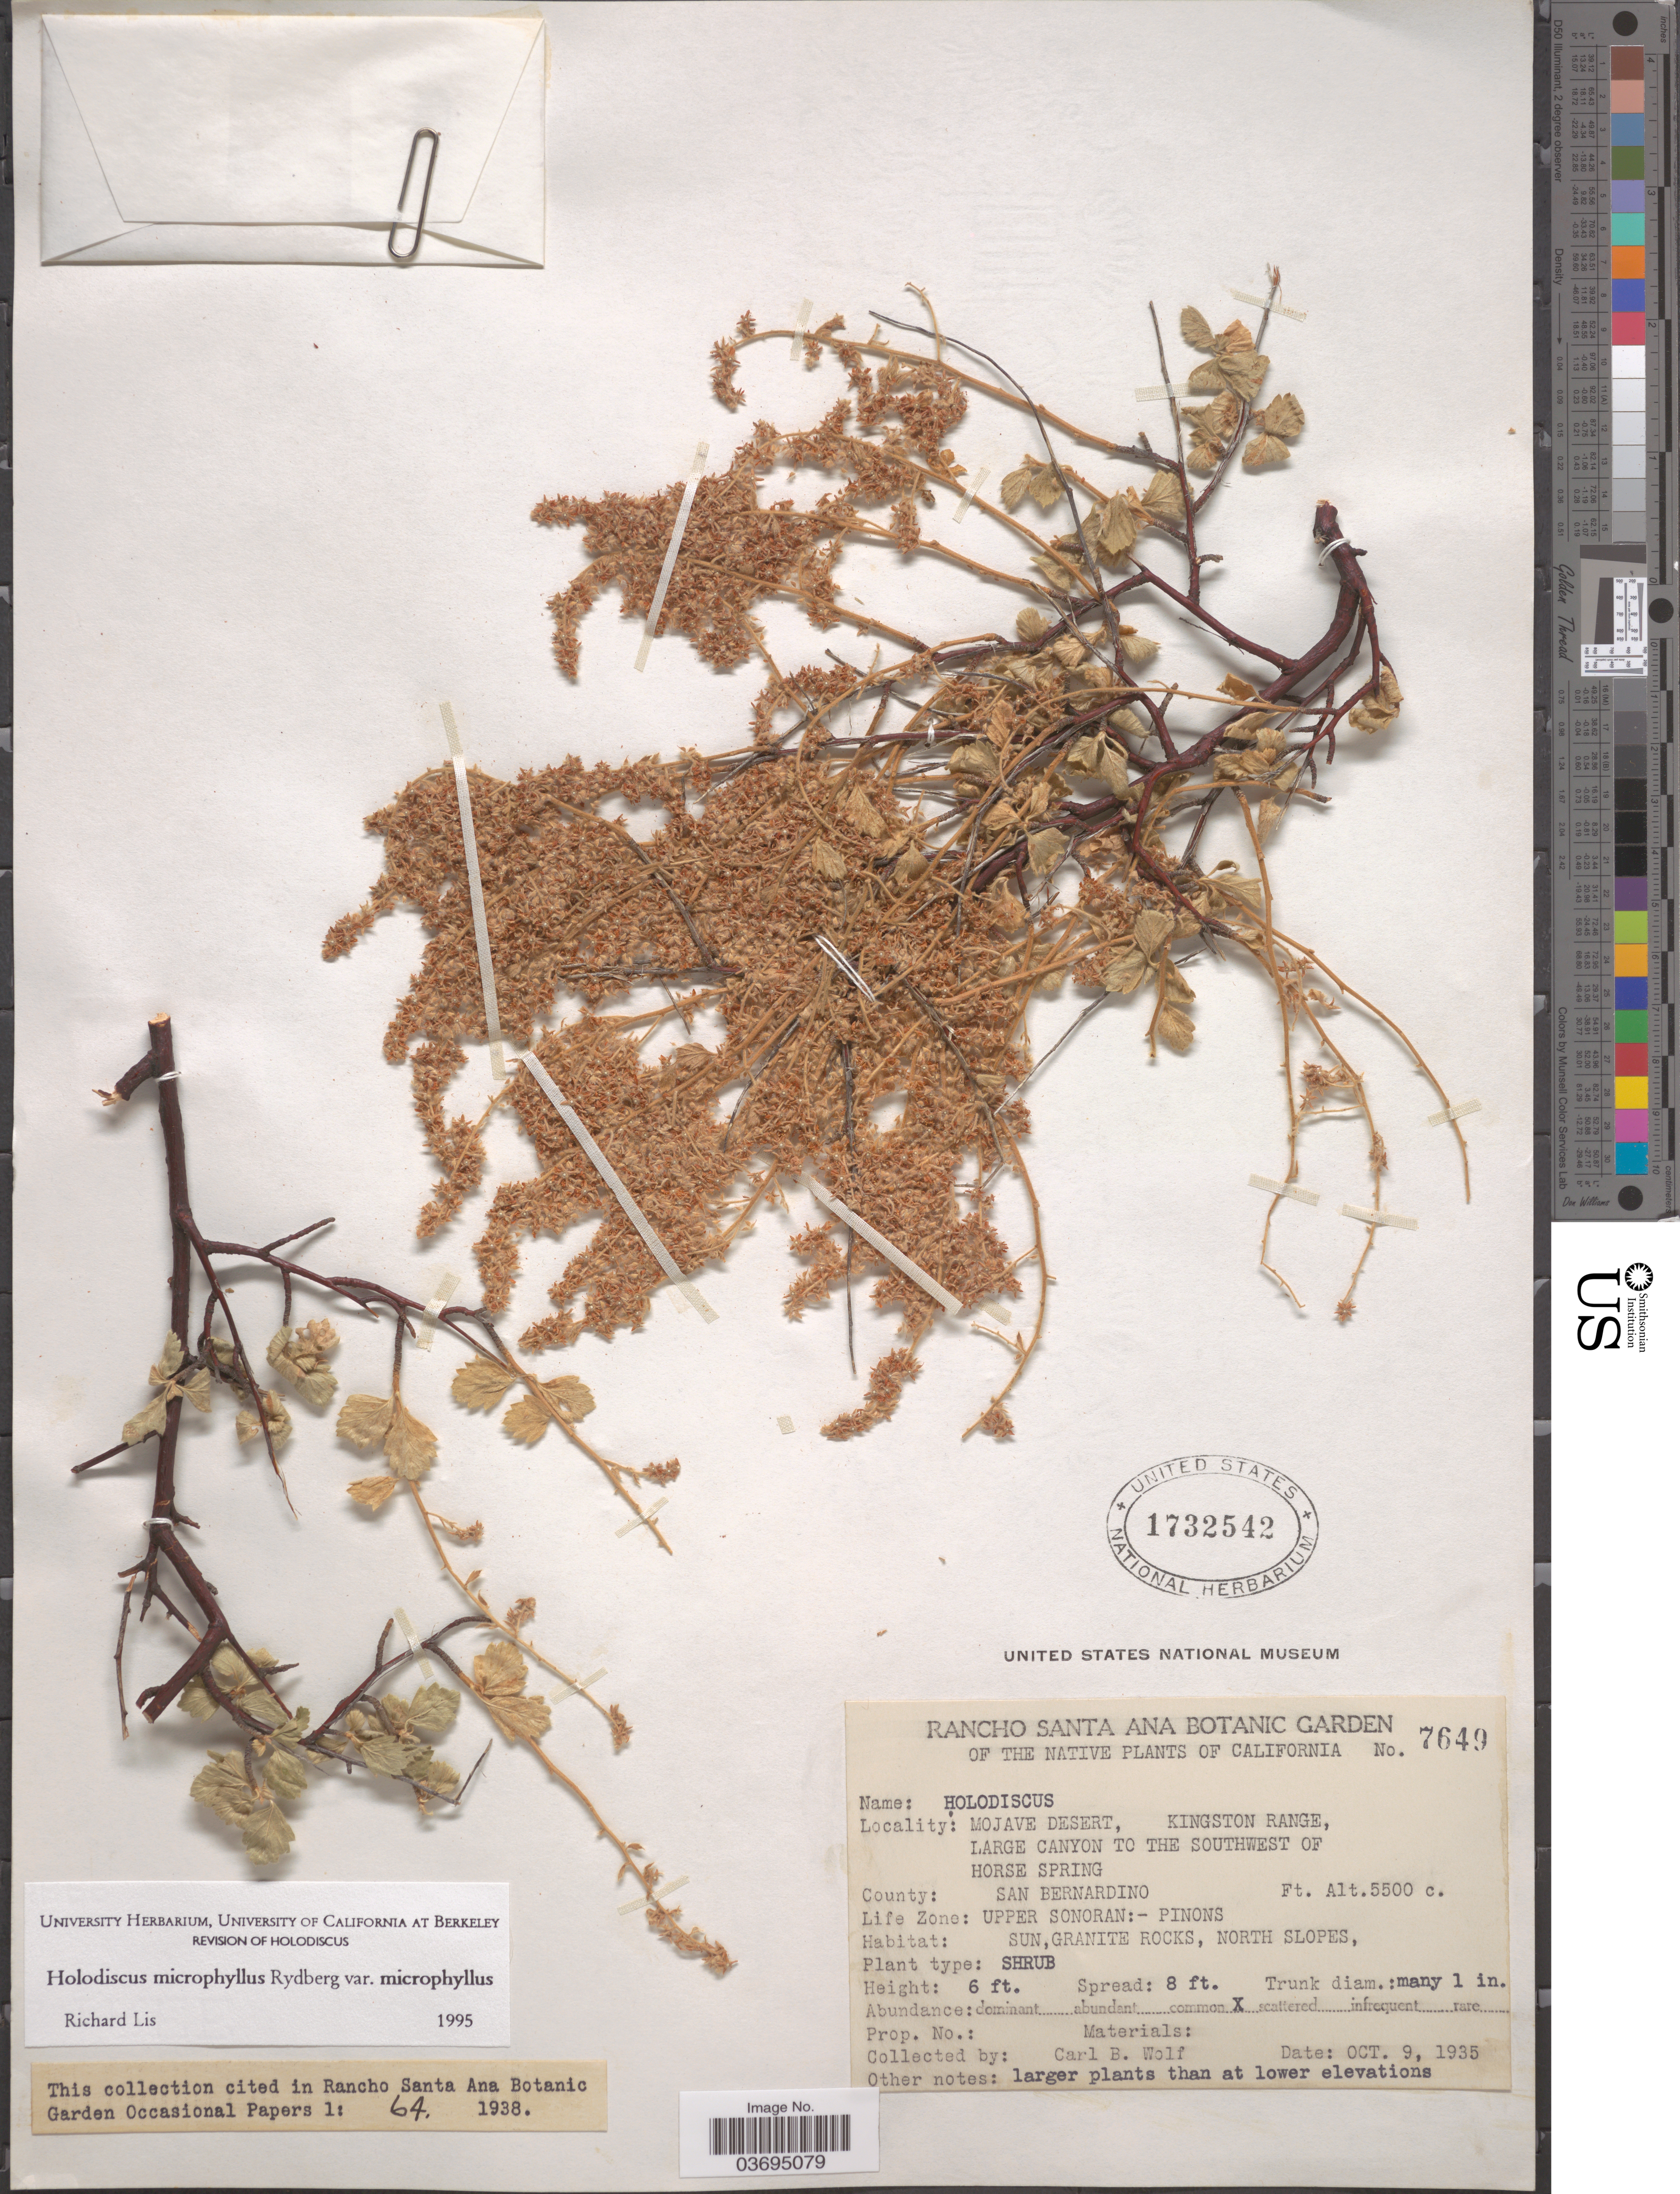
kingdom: Plantae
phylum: Tracheophyta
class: Magnoliopsida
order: Rosales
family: Rosaceae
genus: Holodiscus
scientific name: Holodiscus discolor var. microphyllus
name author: (Rydb.) Jeps.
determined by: Strong, Mark T., (BOT), Smithsonian Institution - National Museum of Natural History (UNITED STATES)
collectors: C. B. Wolf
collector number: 7649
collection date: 1935-10-09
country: United States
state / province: California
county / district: San Bernardino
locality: Mojave Desert, Kingston Range, Large Canyon to the Southwest of Horse Spring. County: San Bernardino.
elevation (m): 1676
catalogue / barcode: US 1732542